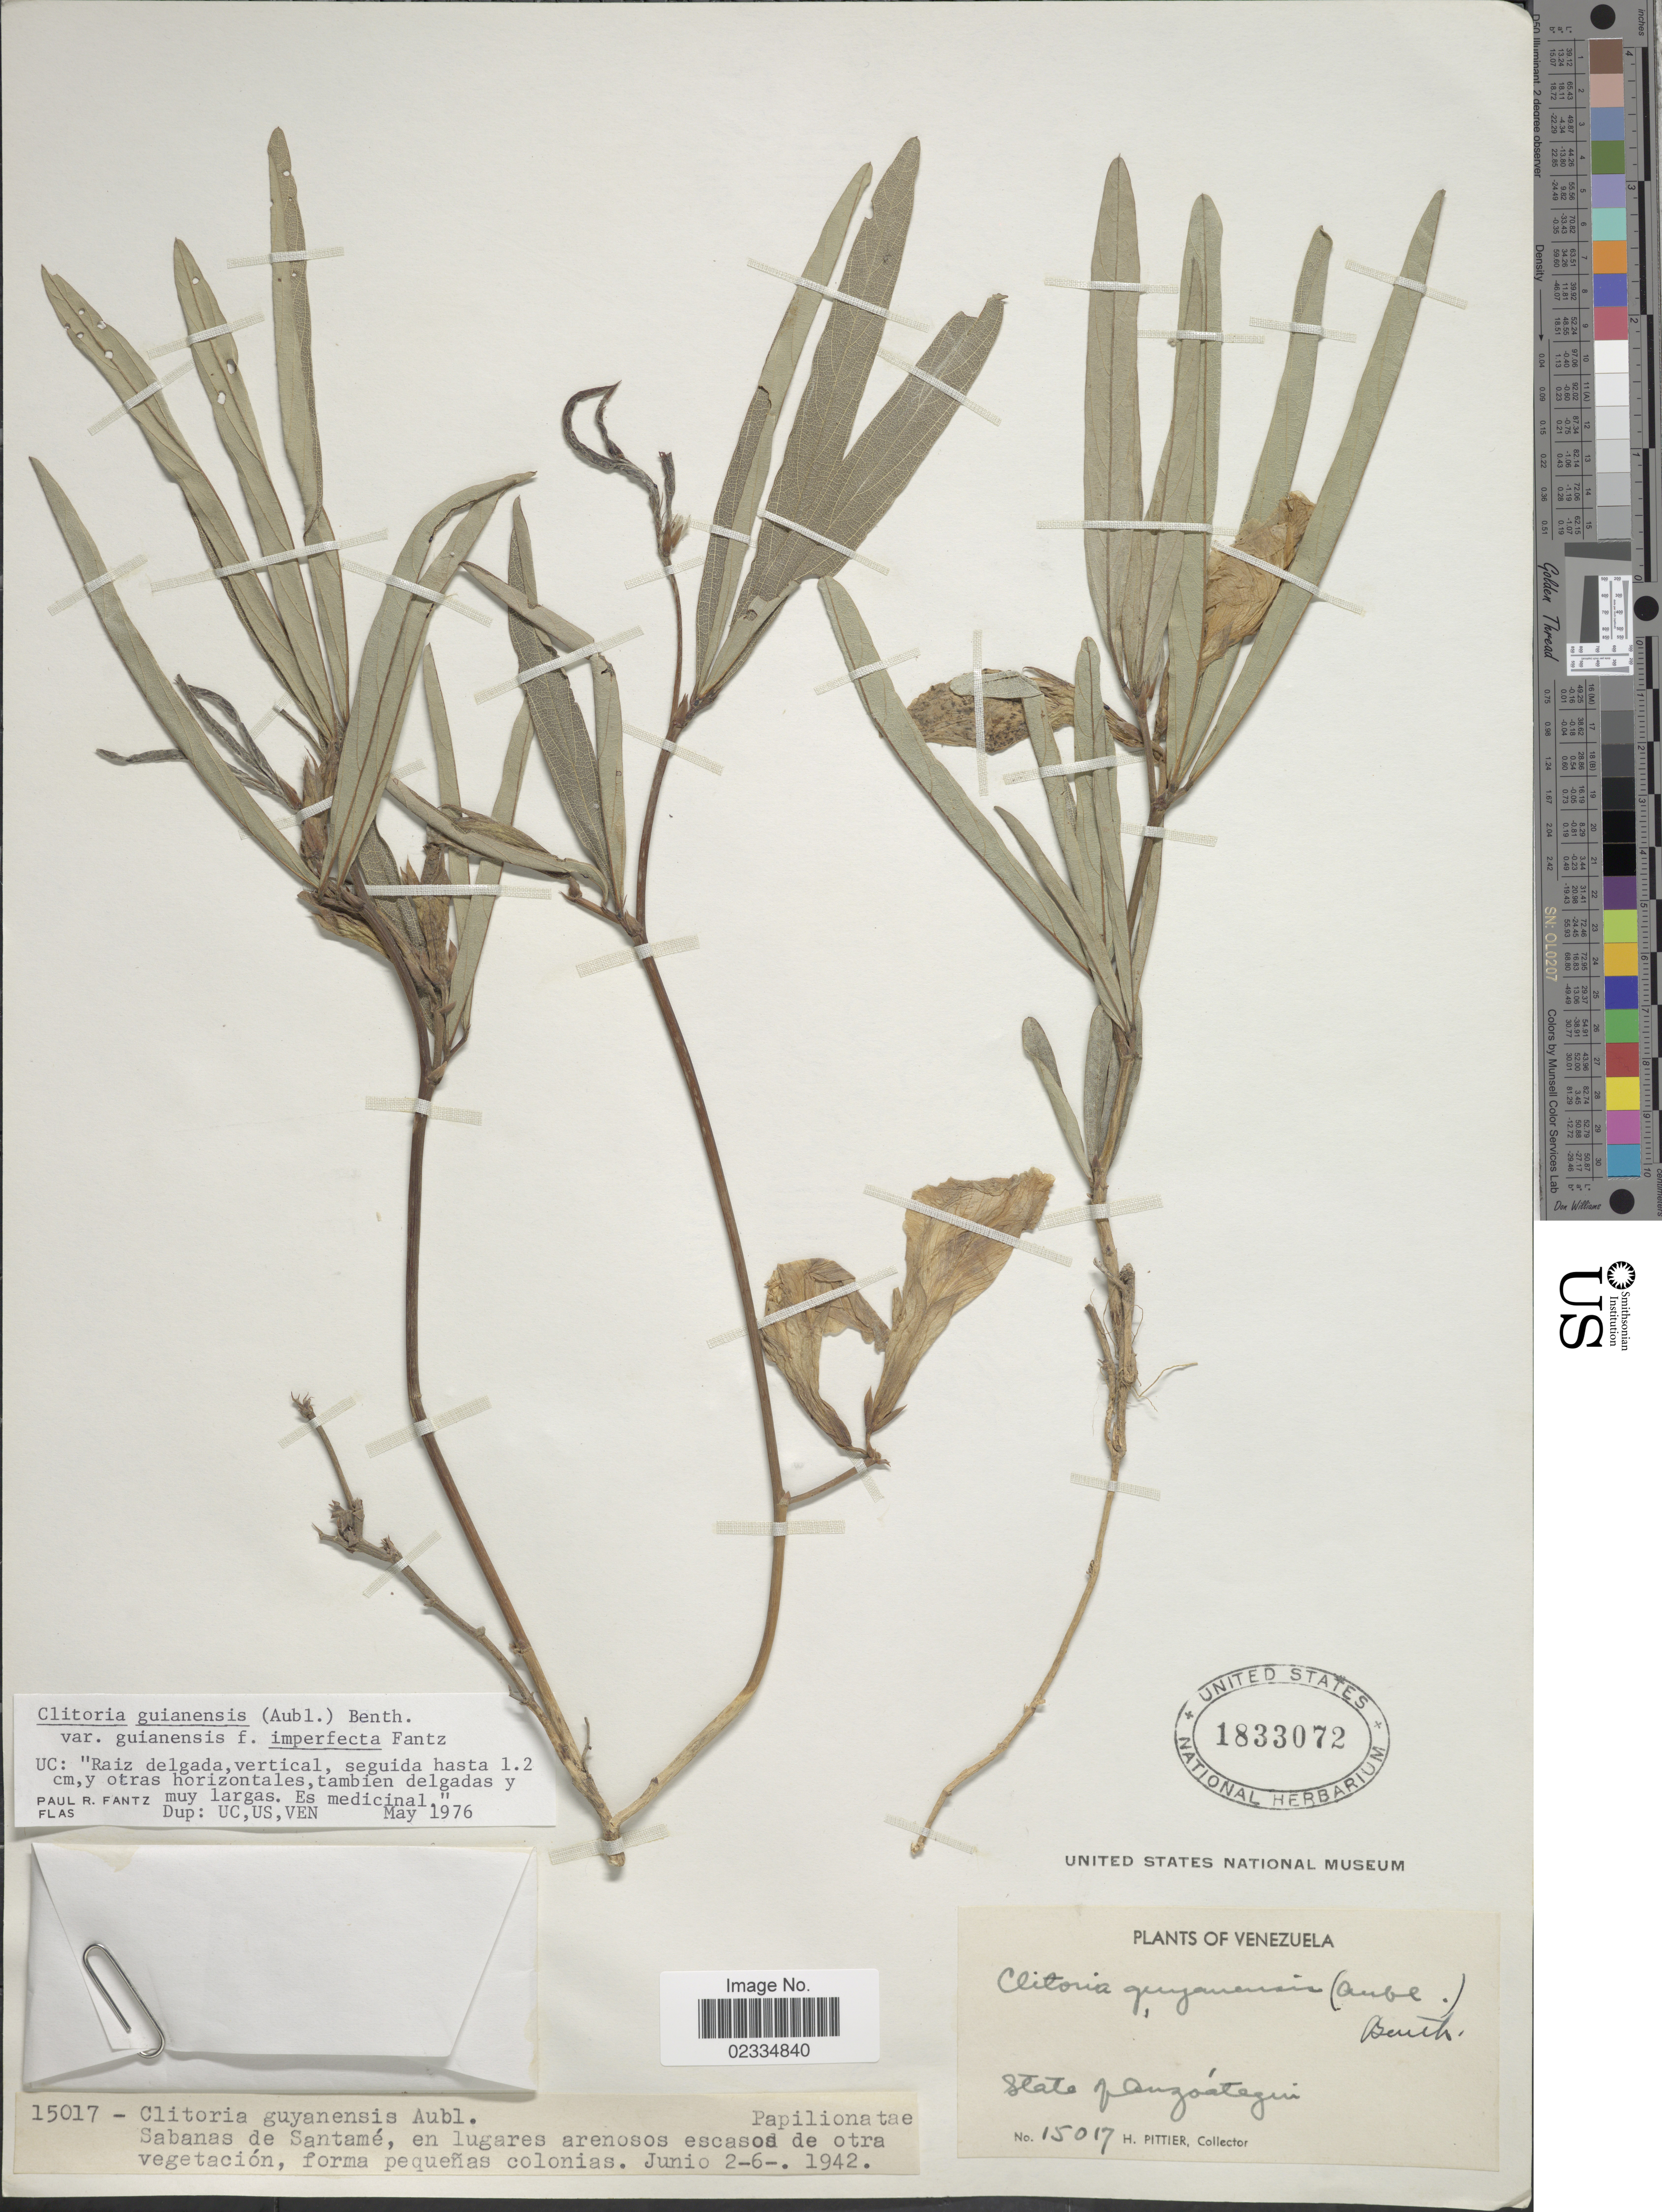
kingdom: Plantae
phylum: Tracheophyta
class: Magnoliopsida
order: Fabales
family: Fabaceae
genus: Clitoria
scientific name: Clitoria guianensis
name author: (Aubl.) Benth.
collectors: H. F. Pittier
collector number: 15017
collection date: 1942-06-02/1942-06-06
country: Venezuela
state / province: Anzoategui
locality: Sabanas de Santame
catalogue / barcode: US 1833072